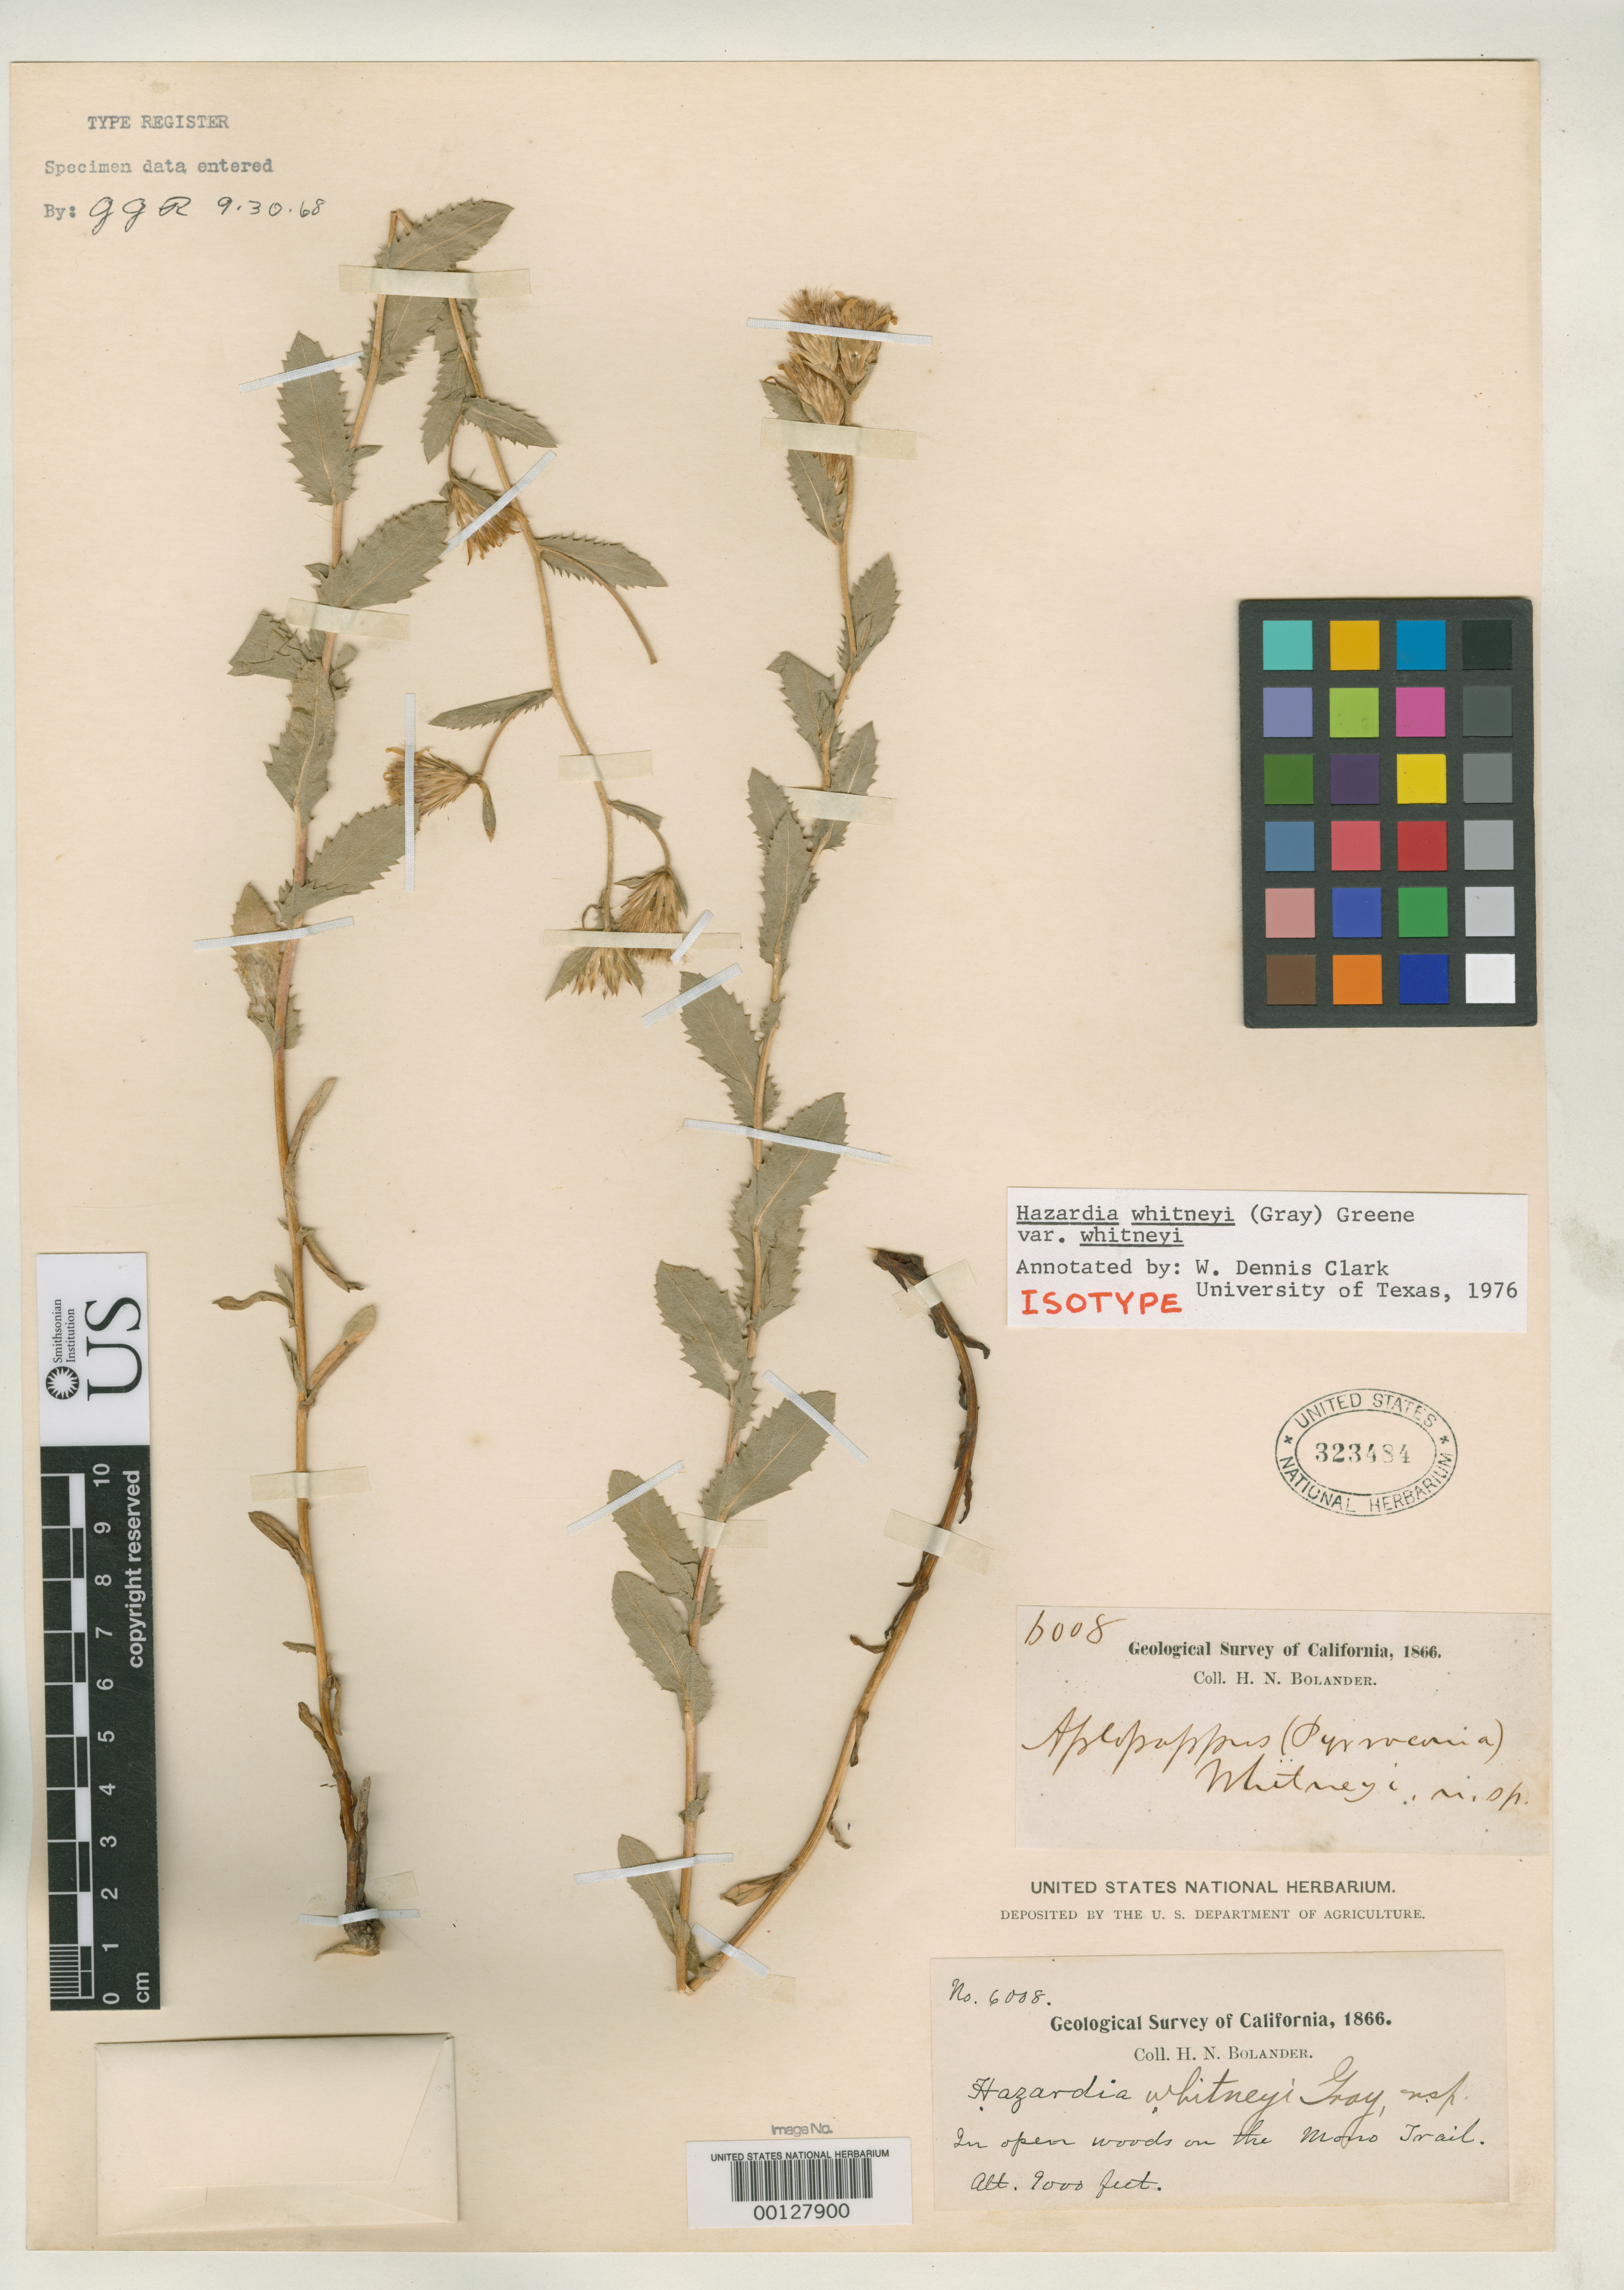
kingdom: Plantae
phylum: Tracheophyta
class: Magnoliopsida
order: Asterales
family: Asteraceae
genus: Haplopappus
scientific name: Haplopappus whitneyi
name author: A. Gray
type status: Isosyntype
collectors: H. Bolander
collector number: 6008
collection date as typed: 1866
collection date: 1866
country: United States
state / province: California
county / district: Mono/Tuolumne/Alpine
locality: Sonora Pass.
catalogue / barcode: US 323484